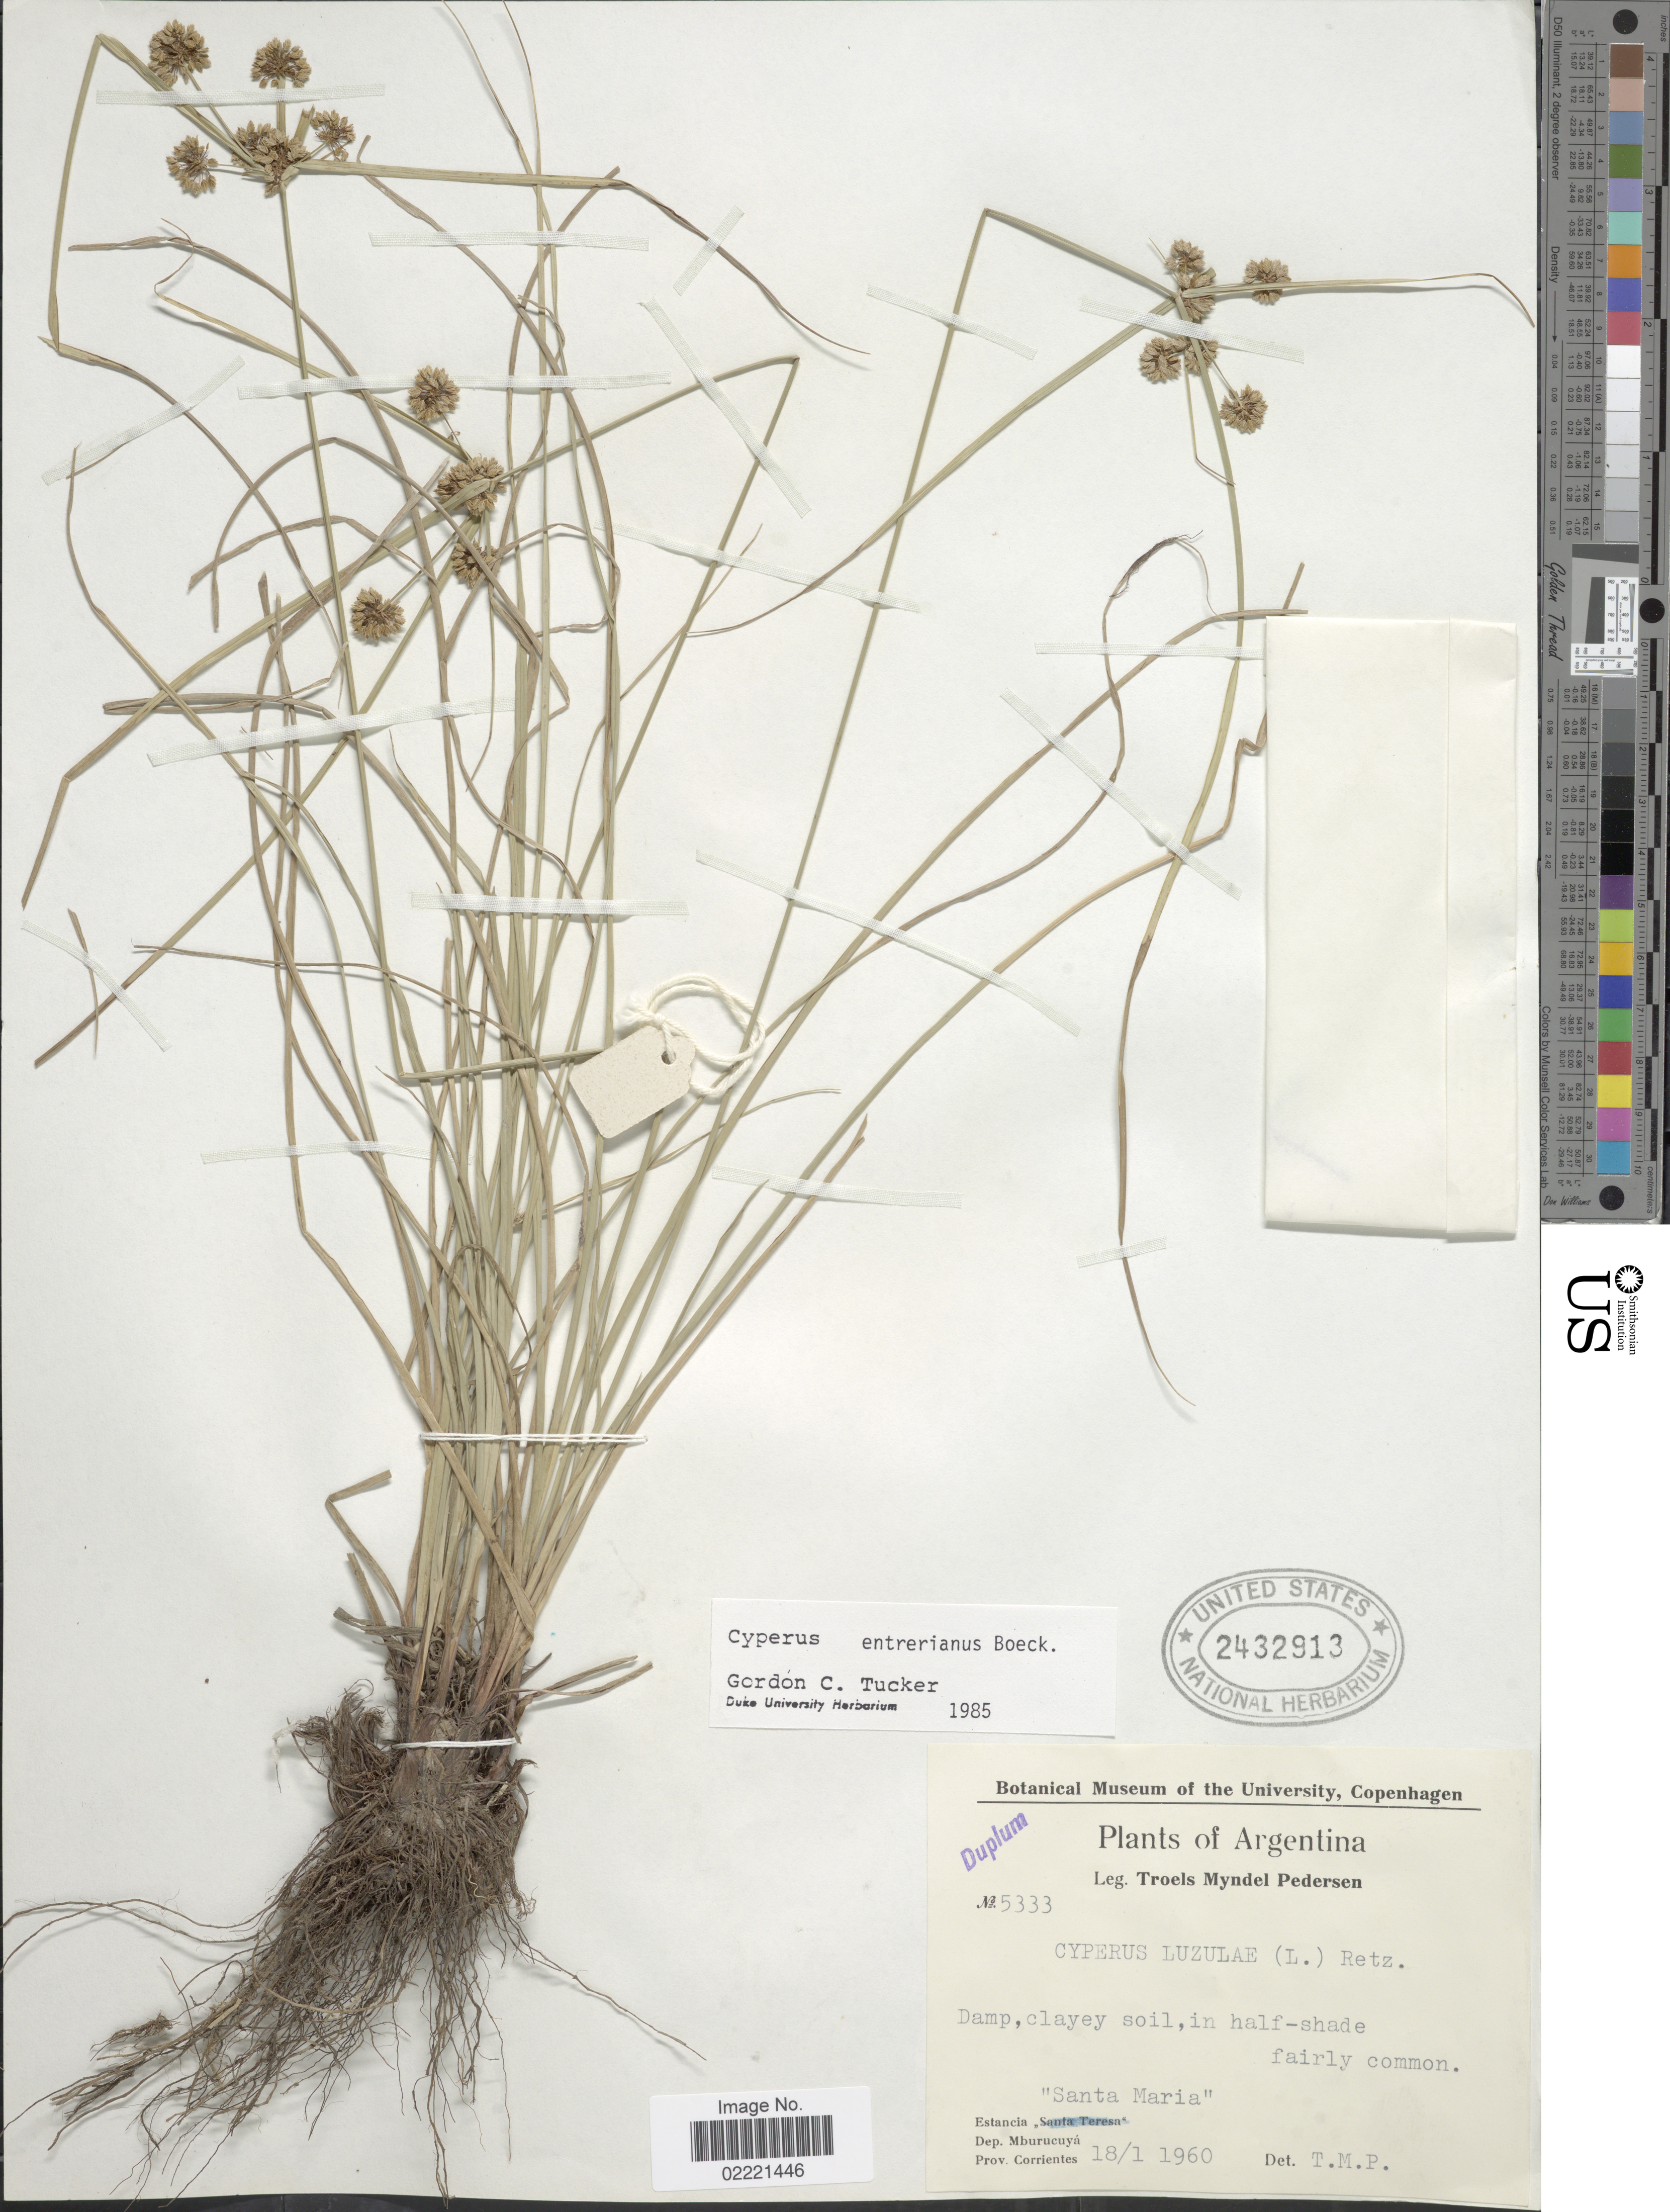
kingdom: Plantae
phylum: Tracheophyta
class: Liliopsida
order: Poales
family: Cyperaceae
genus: Cyperus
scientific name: Cyperus entrerianus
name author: Boeckeler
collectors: T. Pederson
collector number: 5333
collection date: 1960-01-18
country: Argentina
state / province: Corrientes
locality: Estancia, Dep. Mburucuya.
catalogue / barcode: US 2432913